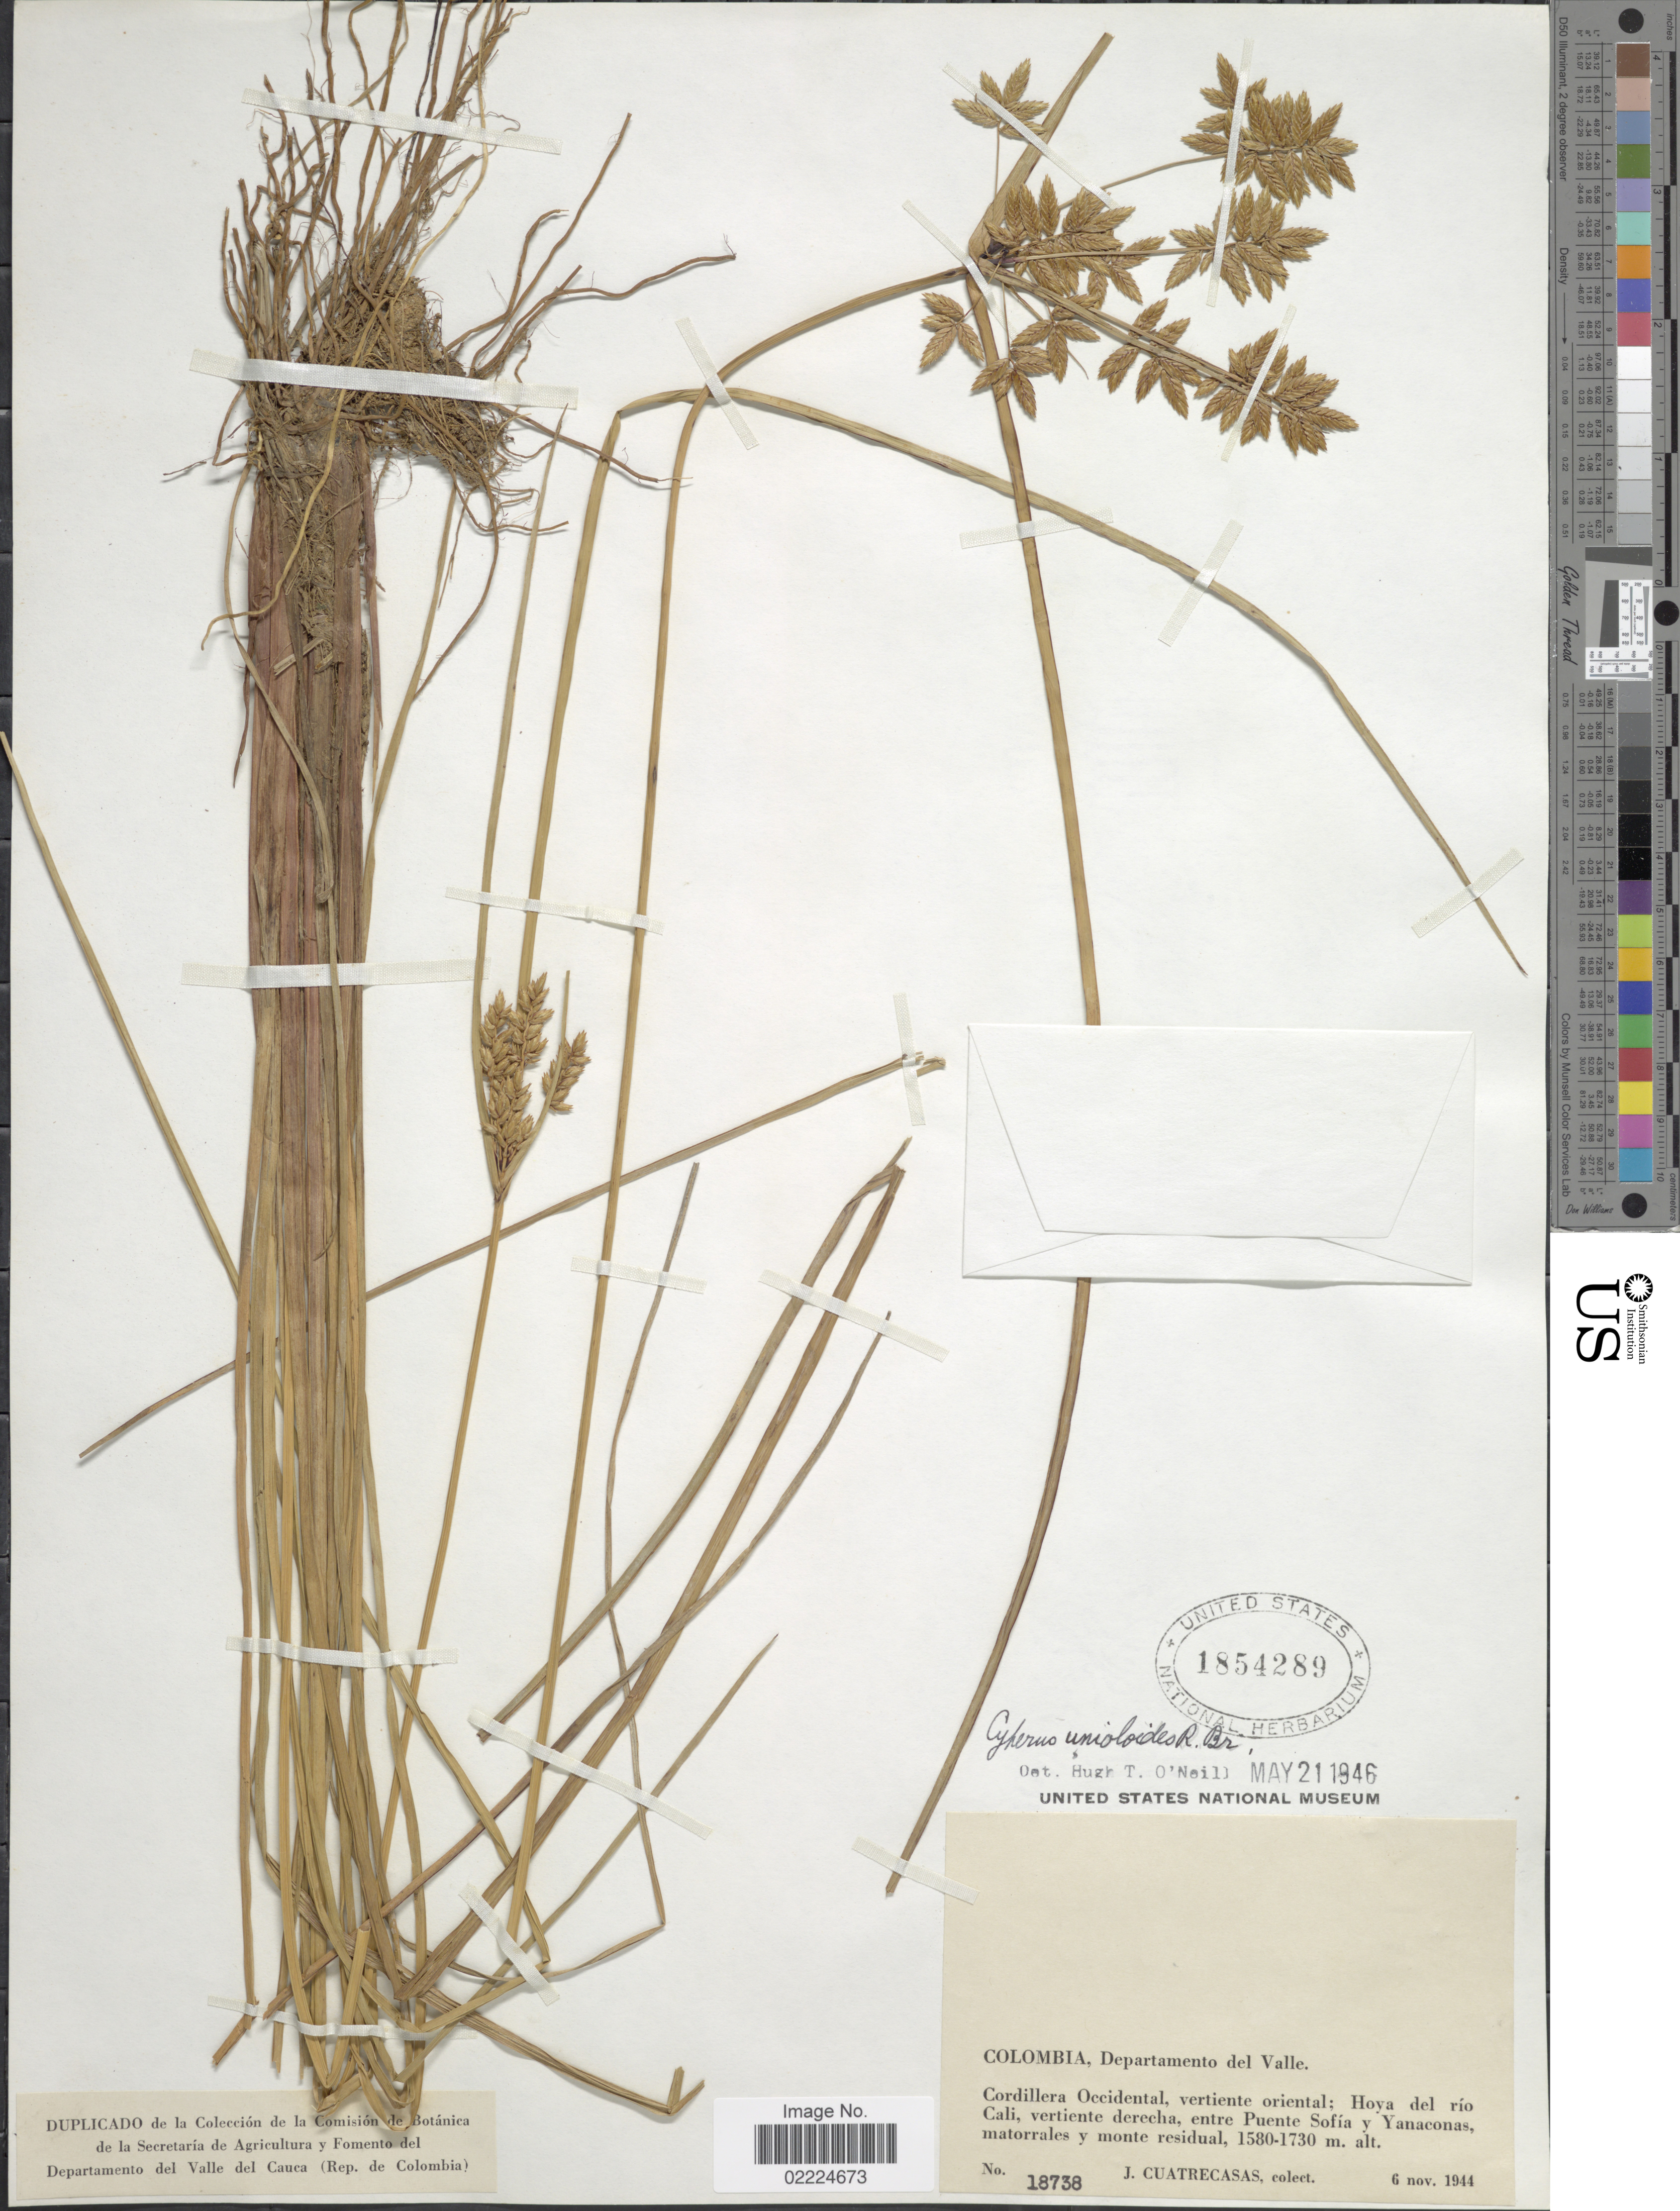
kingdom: Plantae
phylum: Tracheophyta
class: Liliopsida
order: Poales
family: Cyperaceae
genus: Cyperus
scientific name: Cyperus unioloides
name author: R. Br.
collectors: J. Cuatrecasas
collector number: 18738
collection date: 1944-11-06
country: Colombia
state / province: Valle del Cauca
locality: Departamento del Valle. Cordillera Oriental, vertiente oriental: Hoya del rio Cali, vertiente derecha, entre Puente Sofia y Yanaconas, matorrales y monte residual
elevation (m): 1580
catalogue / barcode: US 1854289